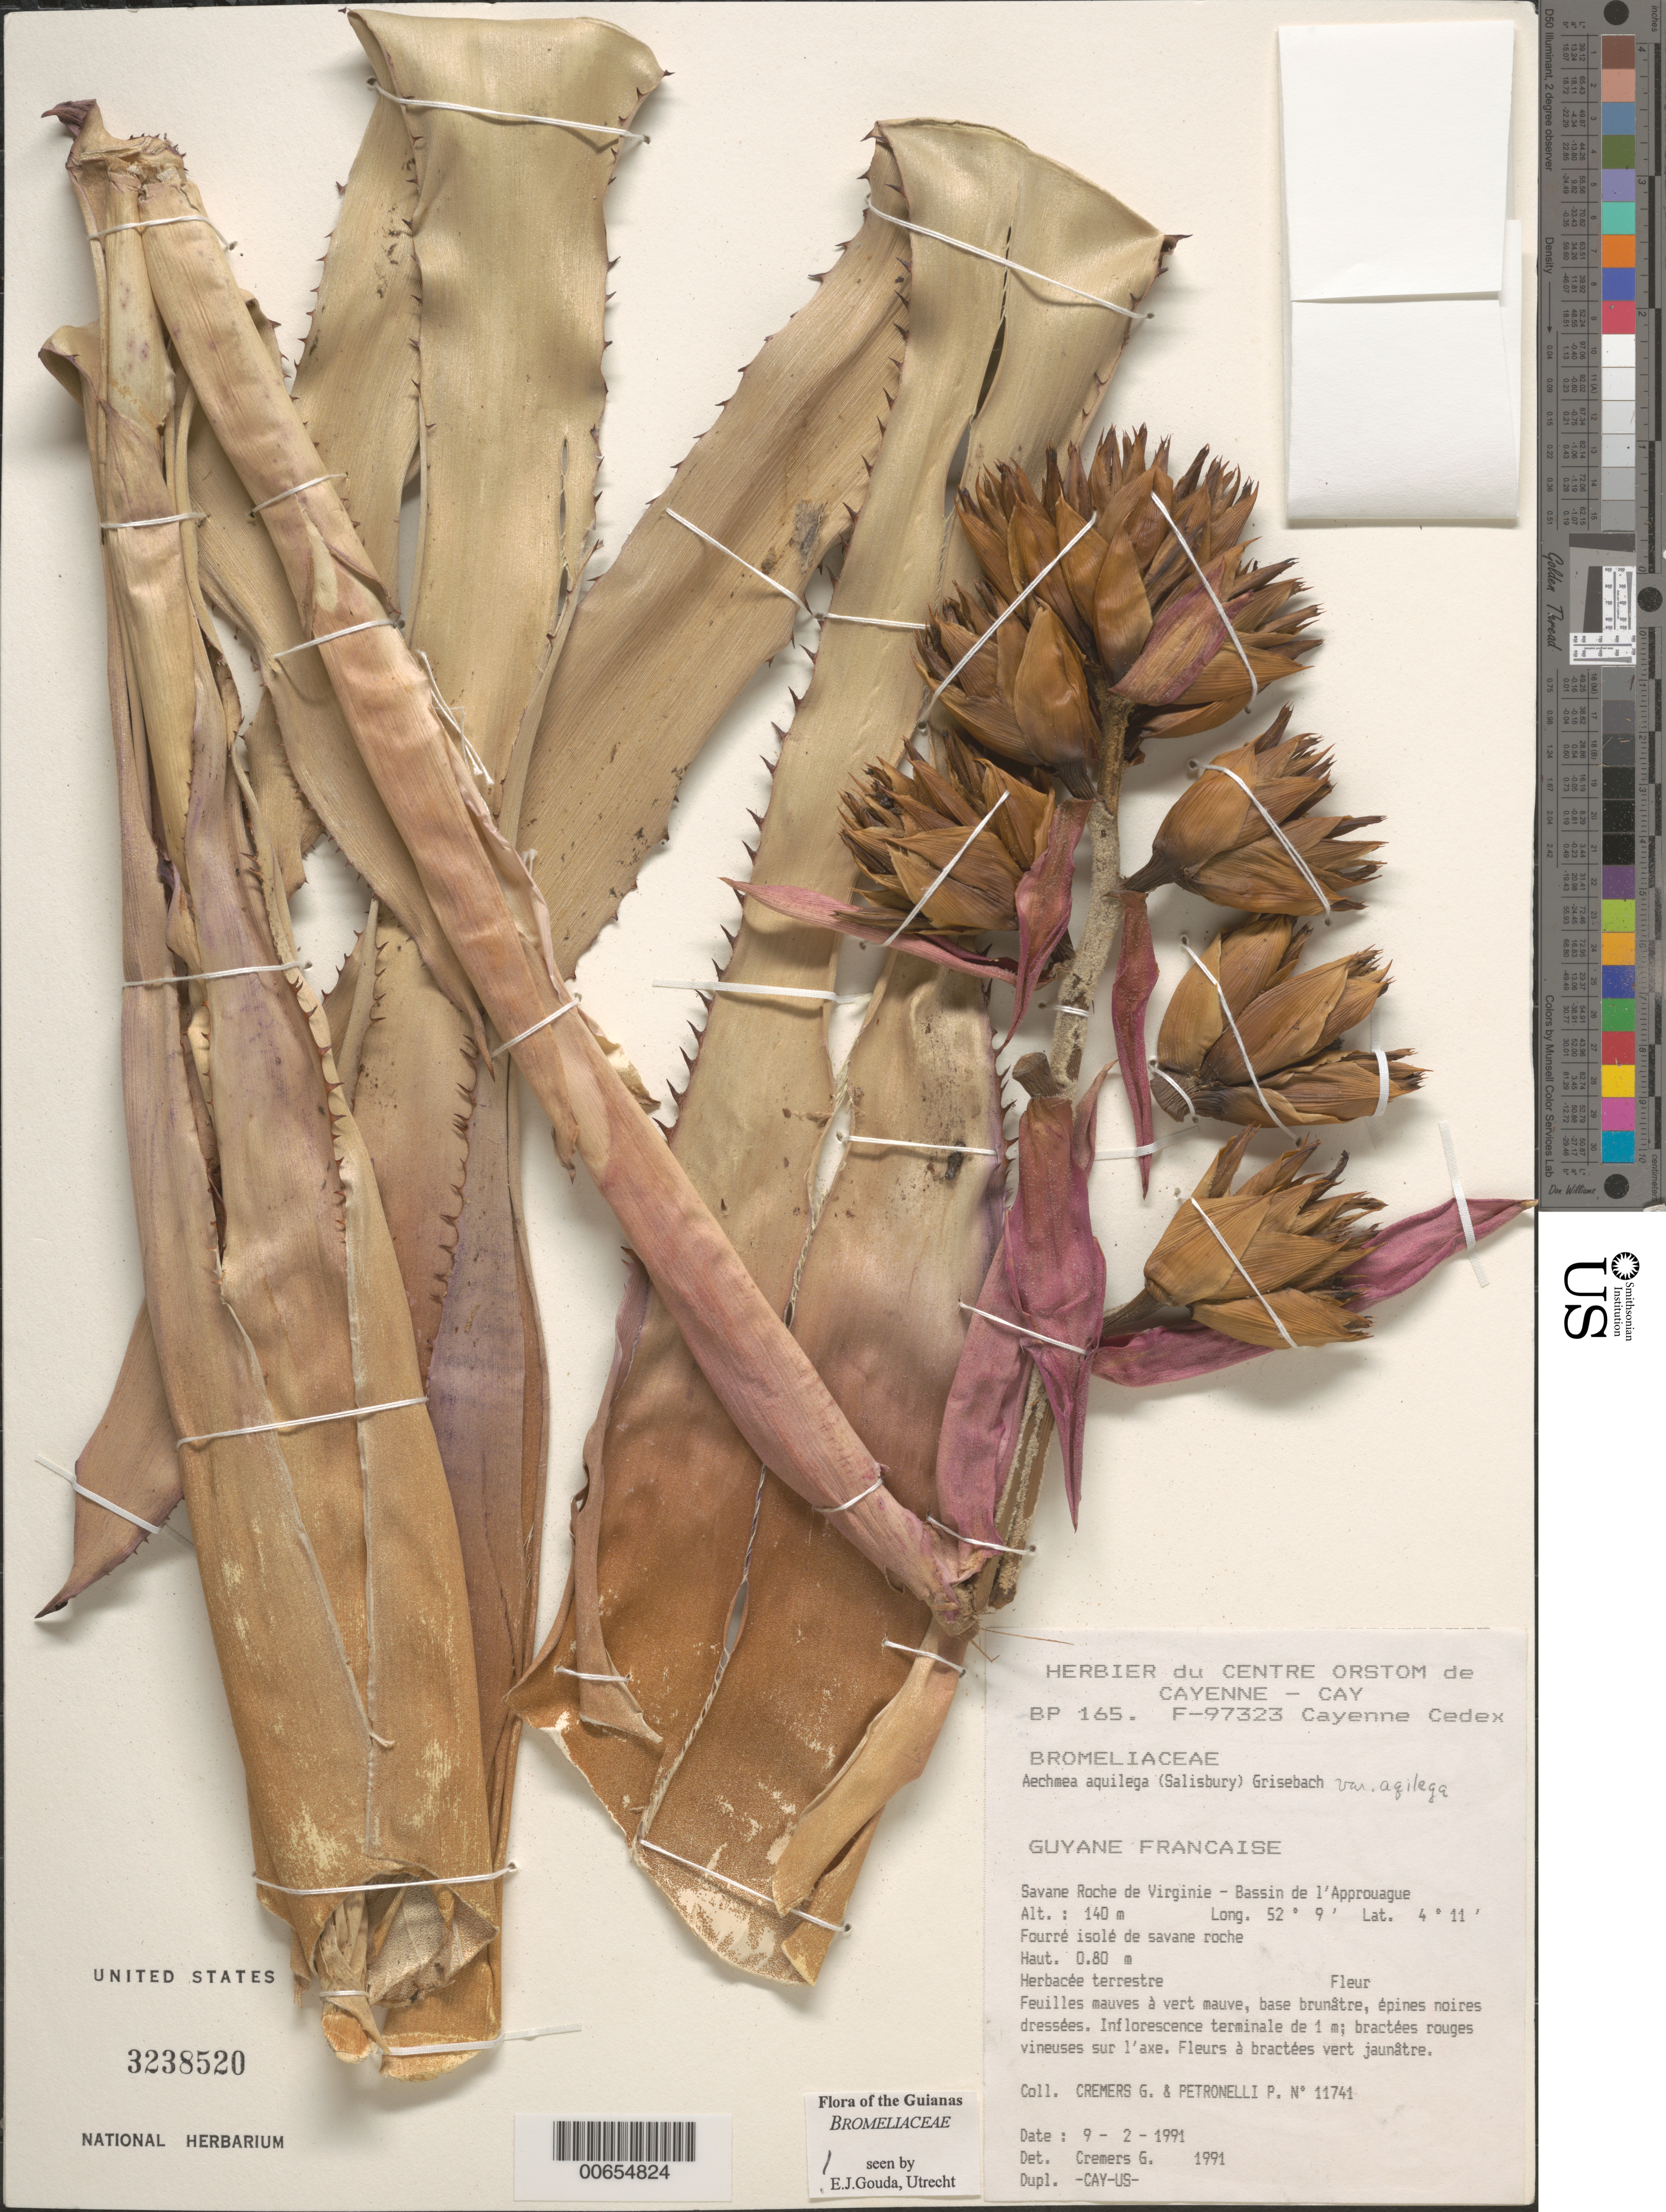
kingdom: Plantae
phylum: Tracheophyta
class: Liliopsida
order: Poales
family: Bromeliaceae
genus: Aechmea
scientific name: Aechmea aquilega var. aquilega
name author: (Salisb.) Griseb.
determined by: Gouda, E. J.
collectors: G. Cremers & P. Petronelli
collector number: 11741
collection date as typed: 9-Feb-91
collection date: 1991-02-09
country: French Guiana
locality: Savane Roche de Virginie, Bassin de l'Approuague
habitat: Fourré isolé de savane roche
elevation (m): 140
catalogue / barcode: US 3238520